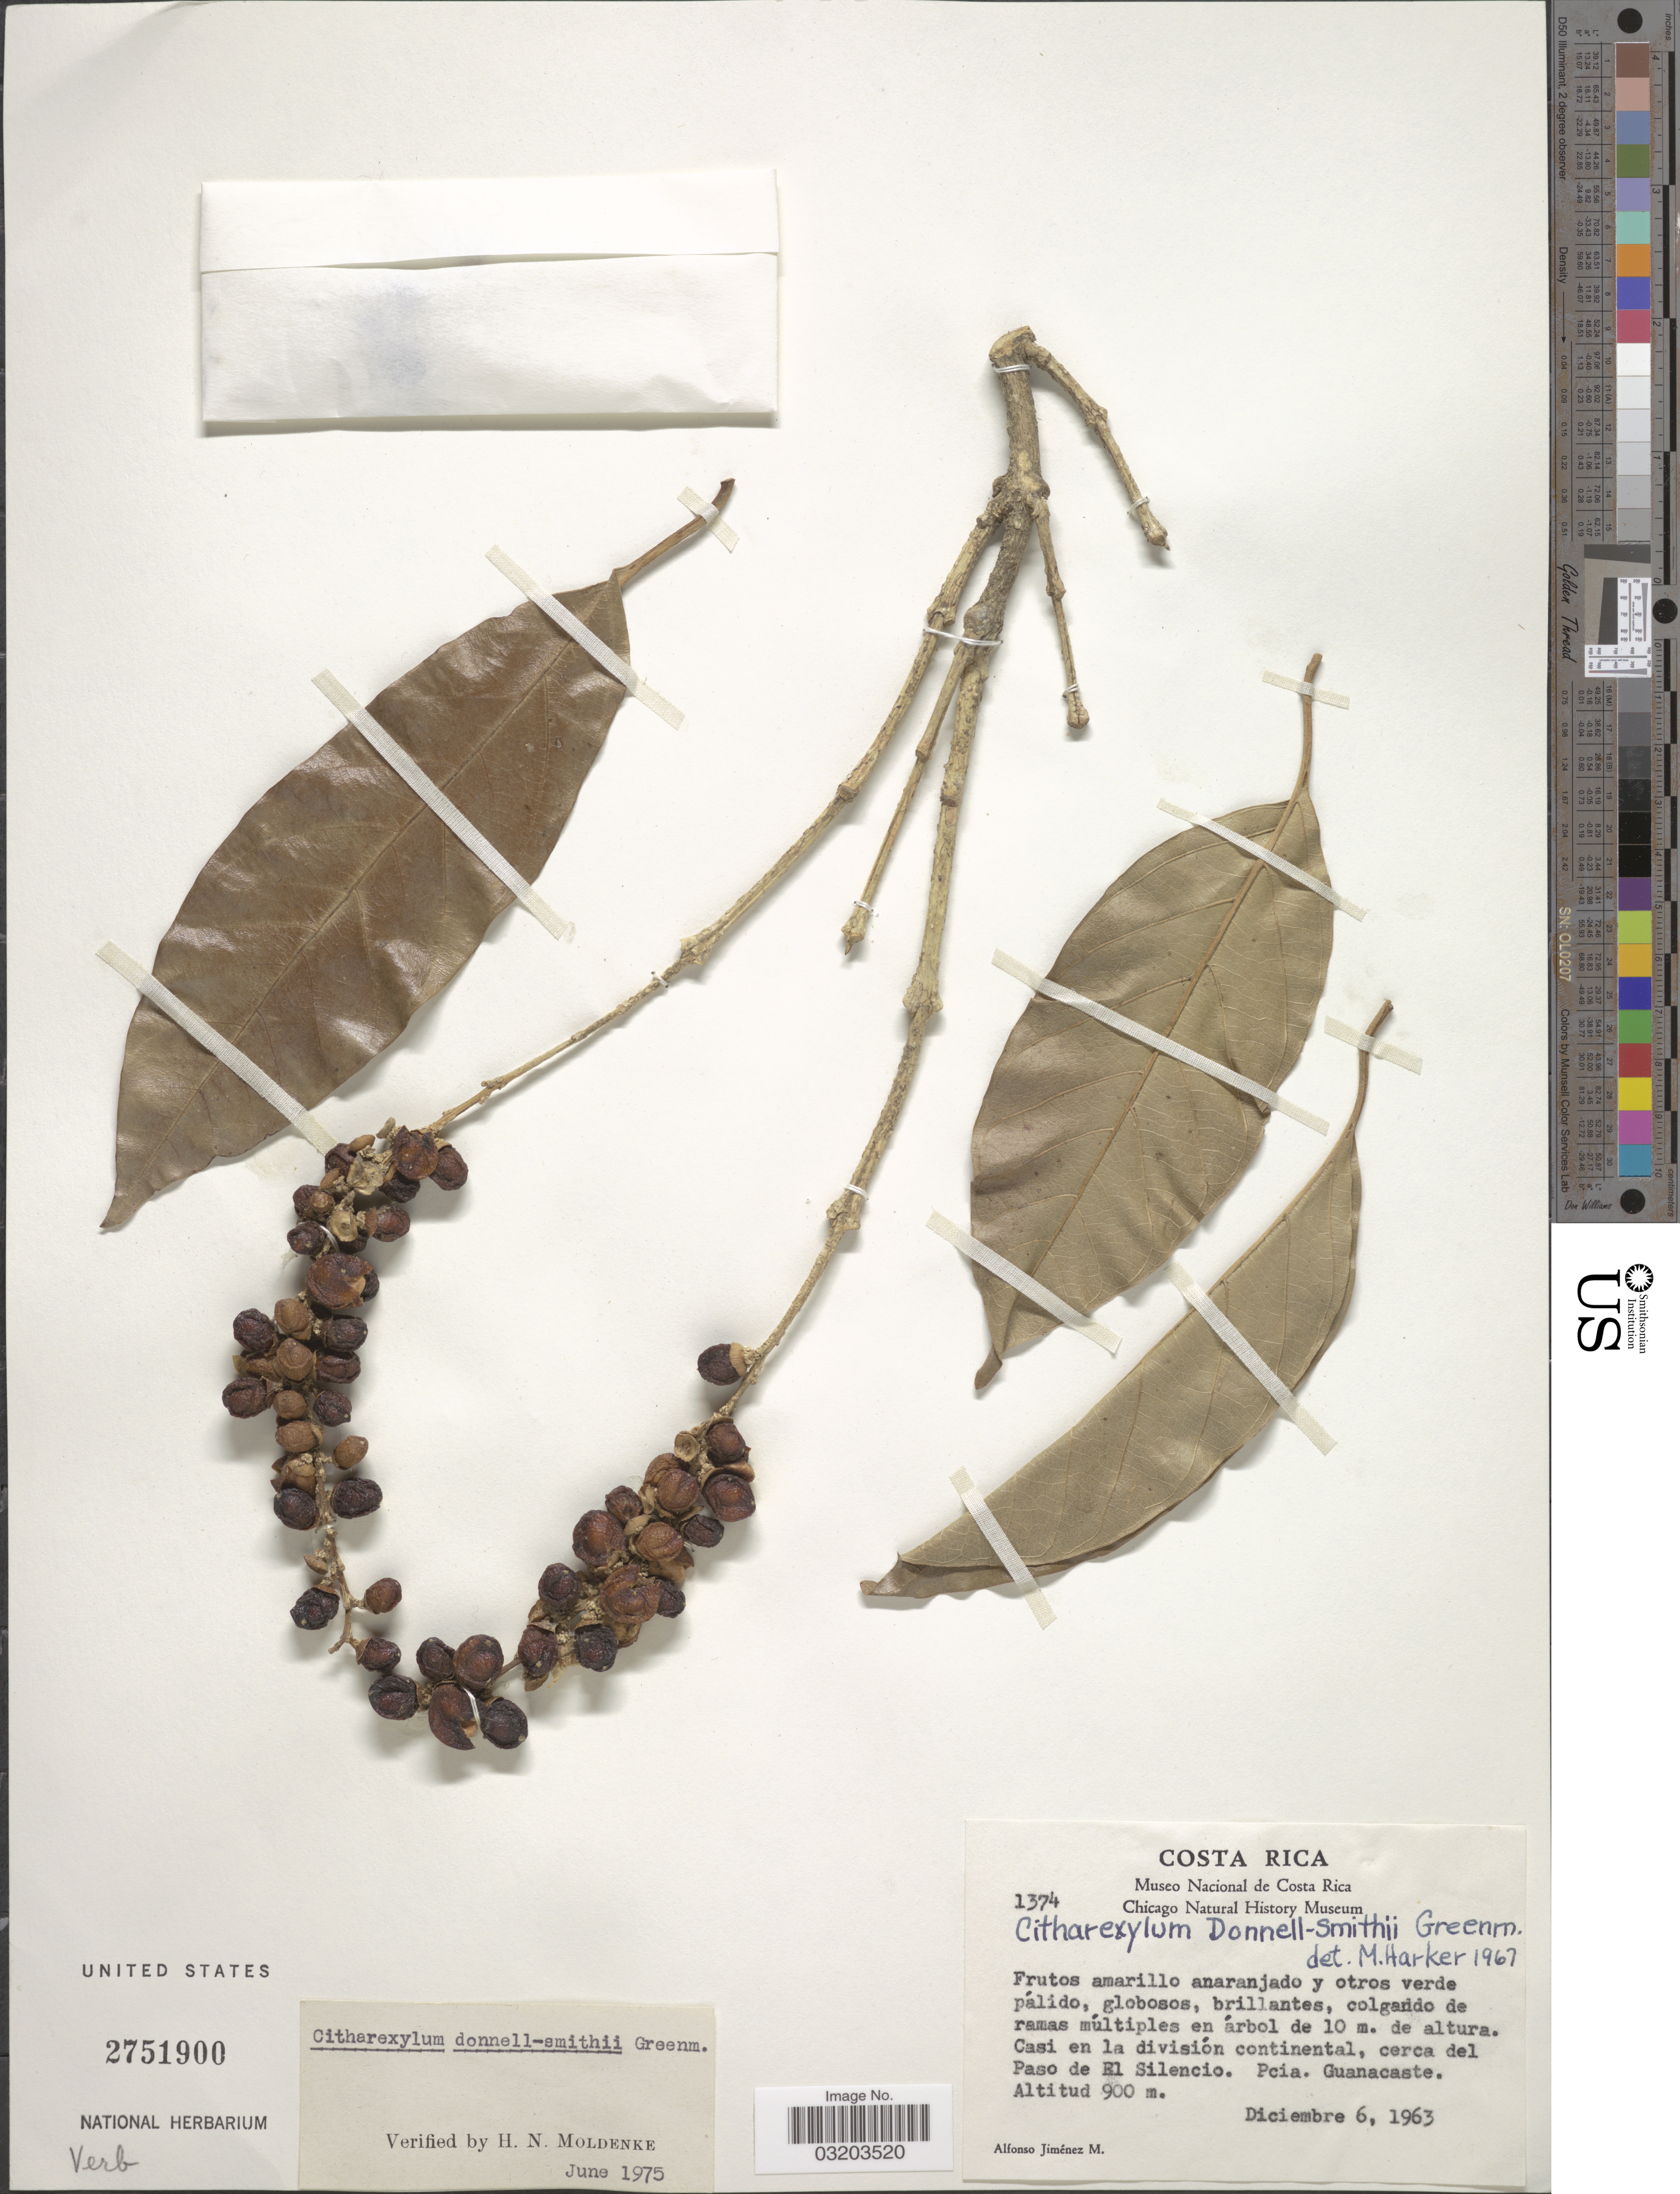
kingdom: Plantae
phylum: Tracheophyta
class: Magnoliopsida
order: Lamiales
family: Verbenaceae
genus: Citharexylum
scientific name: Citharexylum donnell-smithii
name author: Greenm.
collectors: A. Jimenez M.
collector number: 1374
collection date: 1963-12-06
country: Costa Rica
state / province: Guanacaste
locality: Casi en la división continental, cerca del Paso de El Silencio.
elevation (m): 900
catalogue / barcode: US 2751900